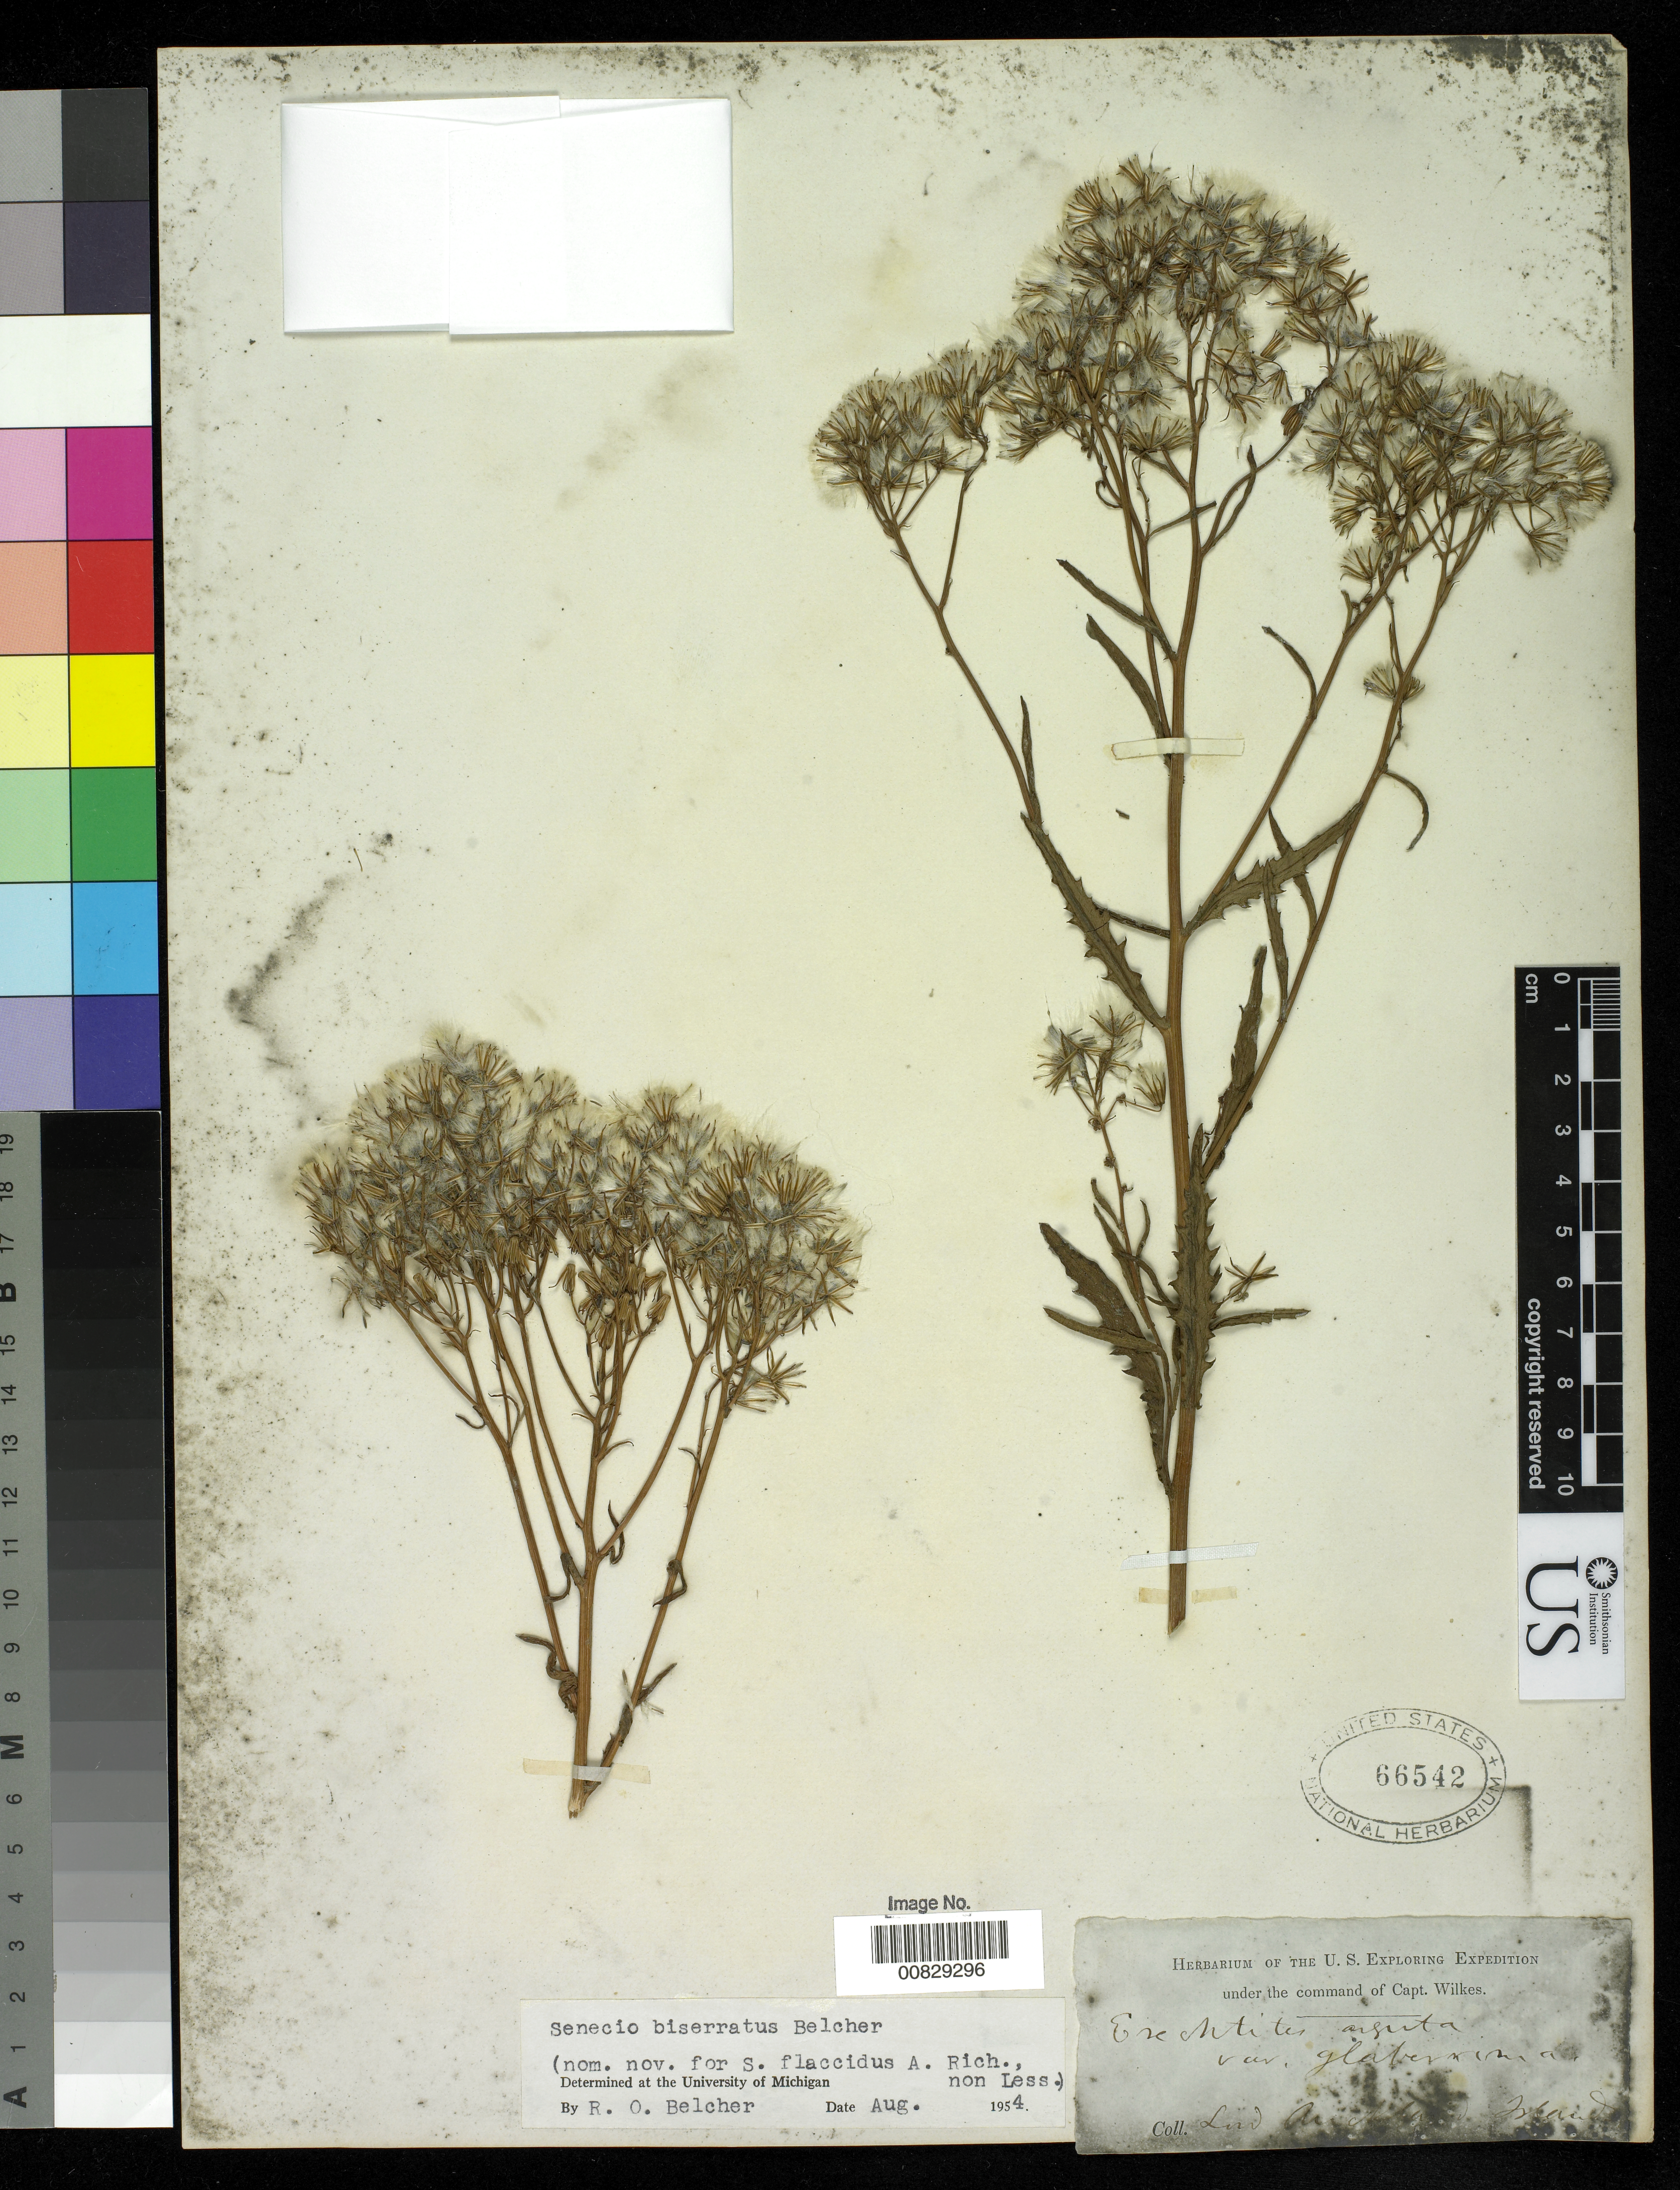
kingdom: Plantae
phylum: Tracheophyta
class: Magnoliopsida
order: Asterales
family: Asteraceae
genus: Senecio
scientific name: Senecio biserratus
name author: Belcher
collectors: Wilkes Explor. Exped.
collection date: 1838/1842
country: New Zealand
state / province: Auckland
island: Lord Auckland Island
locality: Lord Aukland Island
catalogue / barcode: US 66542